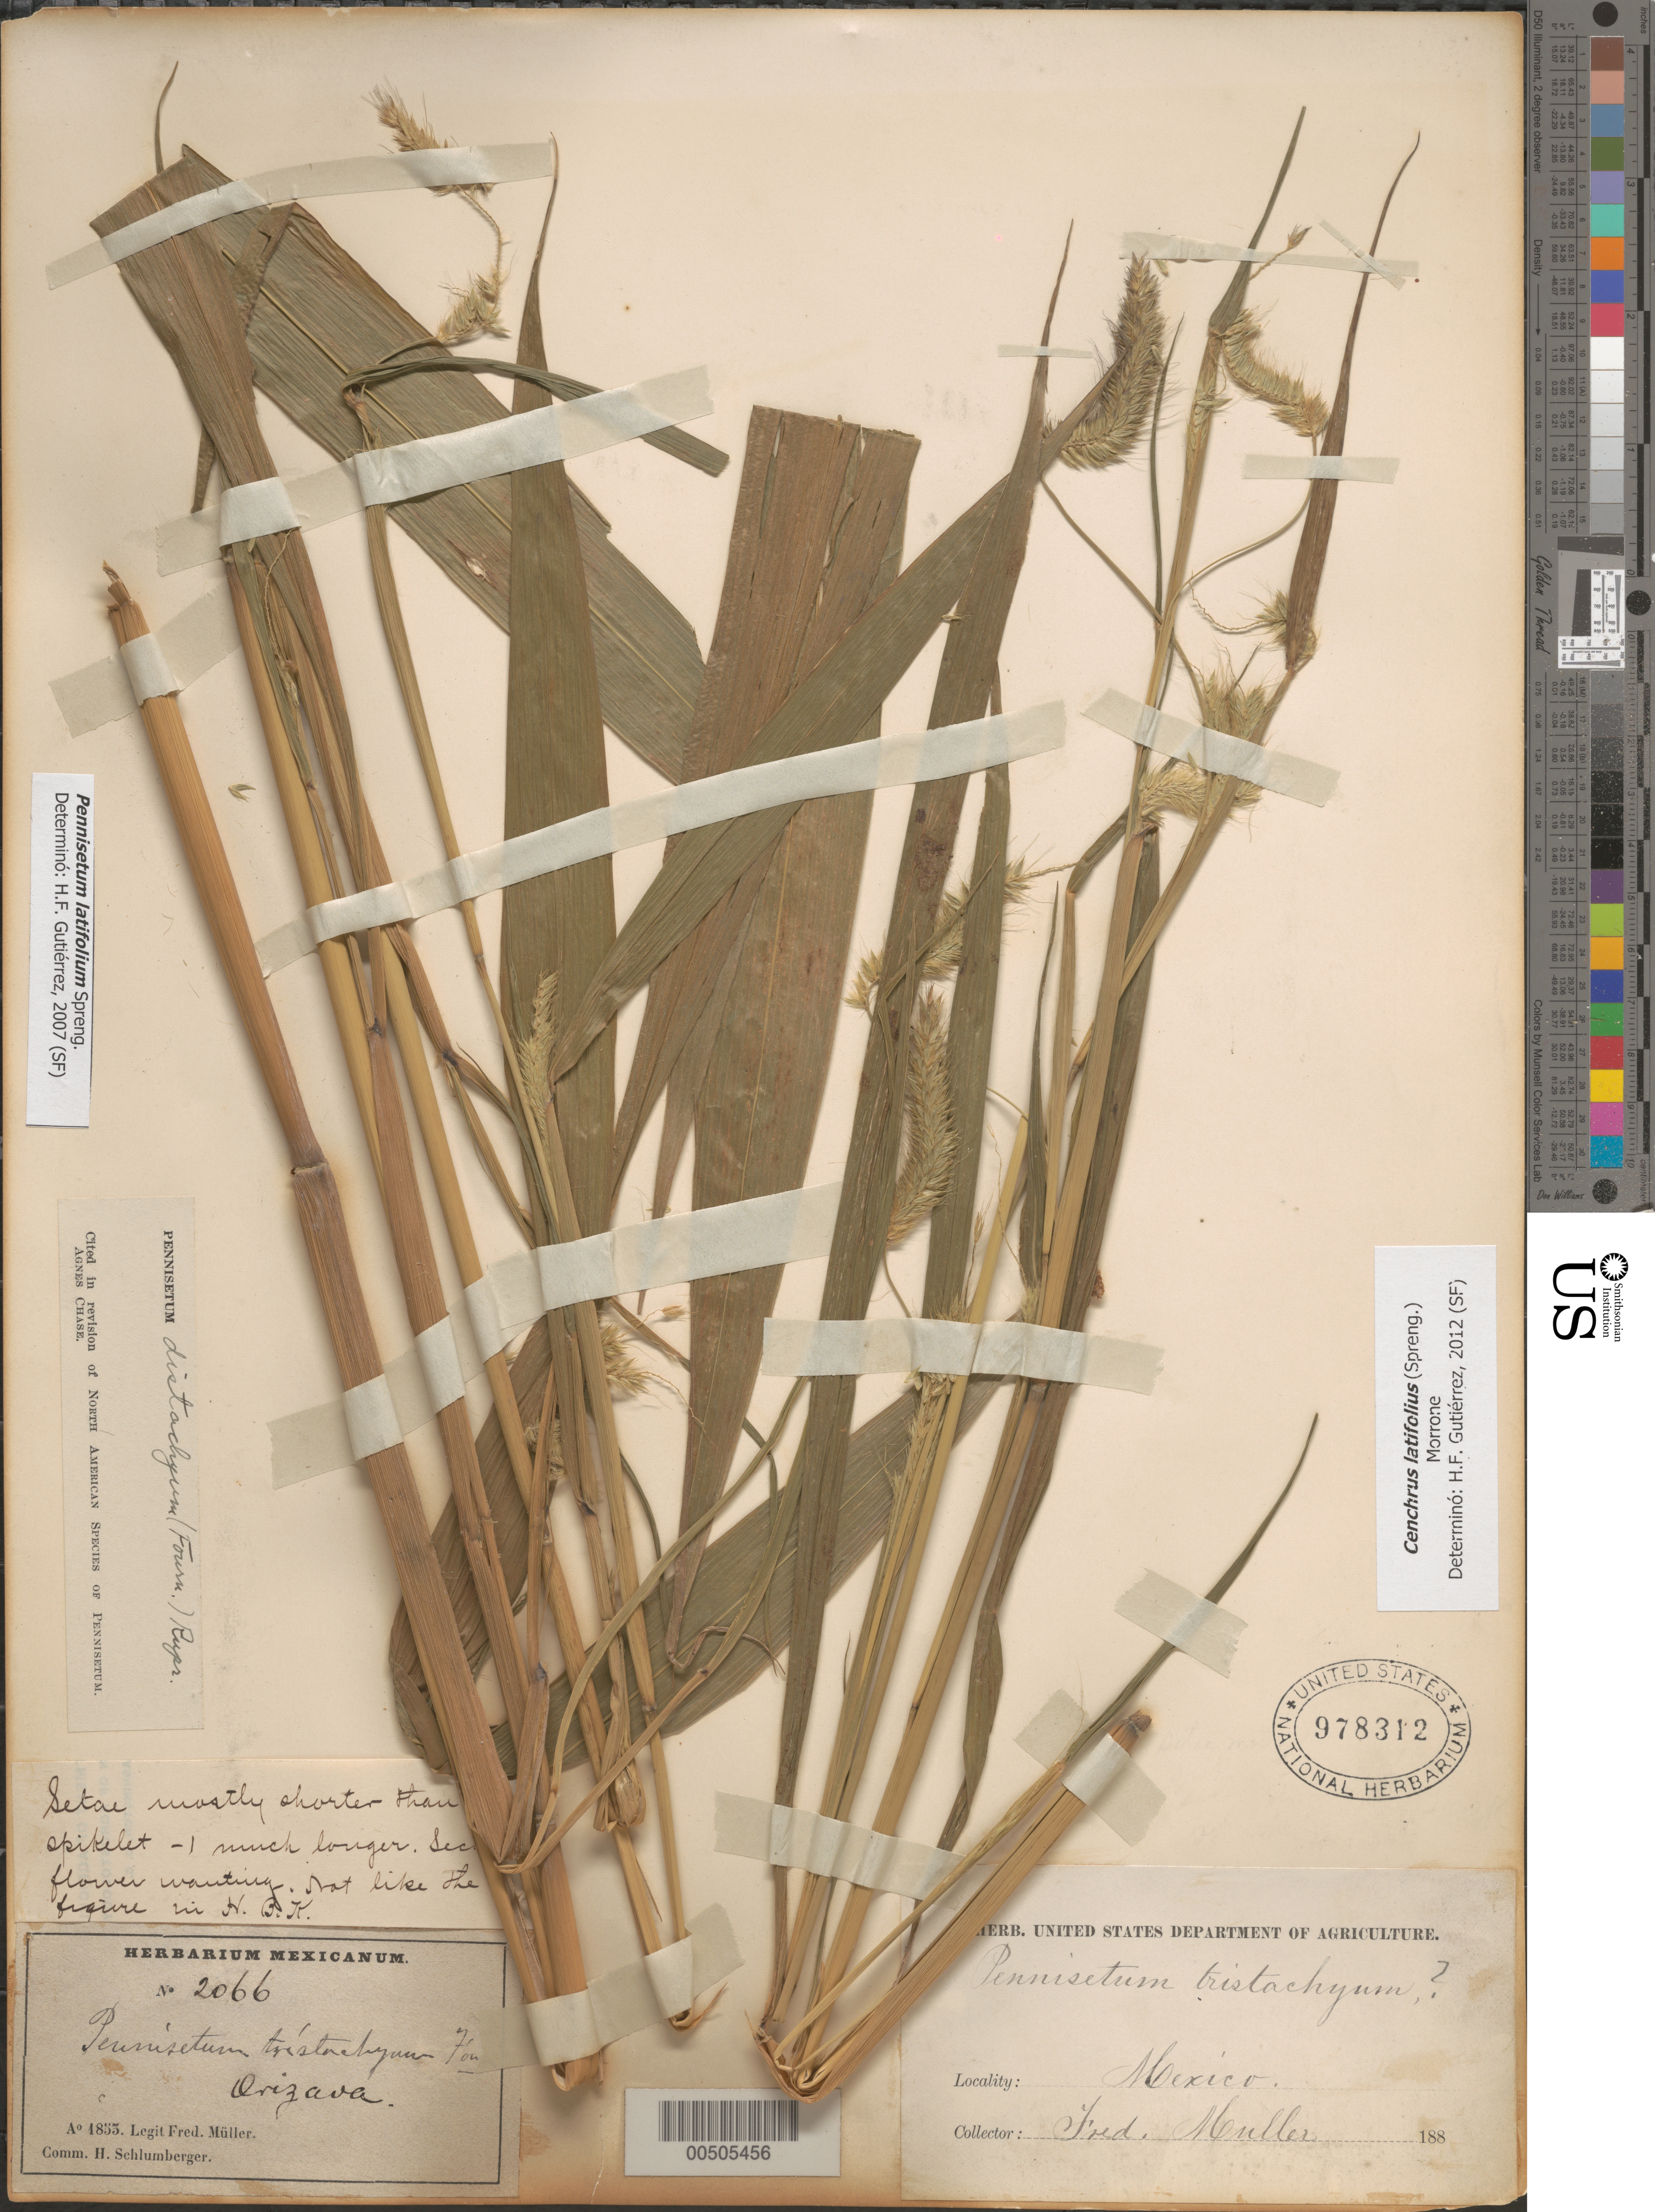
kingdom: Plantae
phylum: Tracheophyta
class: Liliopsida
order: Poales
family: Poaceae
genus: Cenchrus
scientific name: Cenchrus latifolius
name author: (Spreng.) Morrone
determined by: Gutiérrez, H. F.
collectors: F. Mller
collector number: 2066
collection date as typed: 1853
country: Mexico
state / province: Veracruz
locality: Orizaba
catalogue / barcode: US 978312